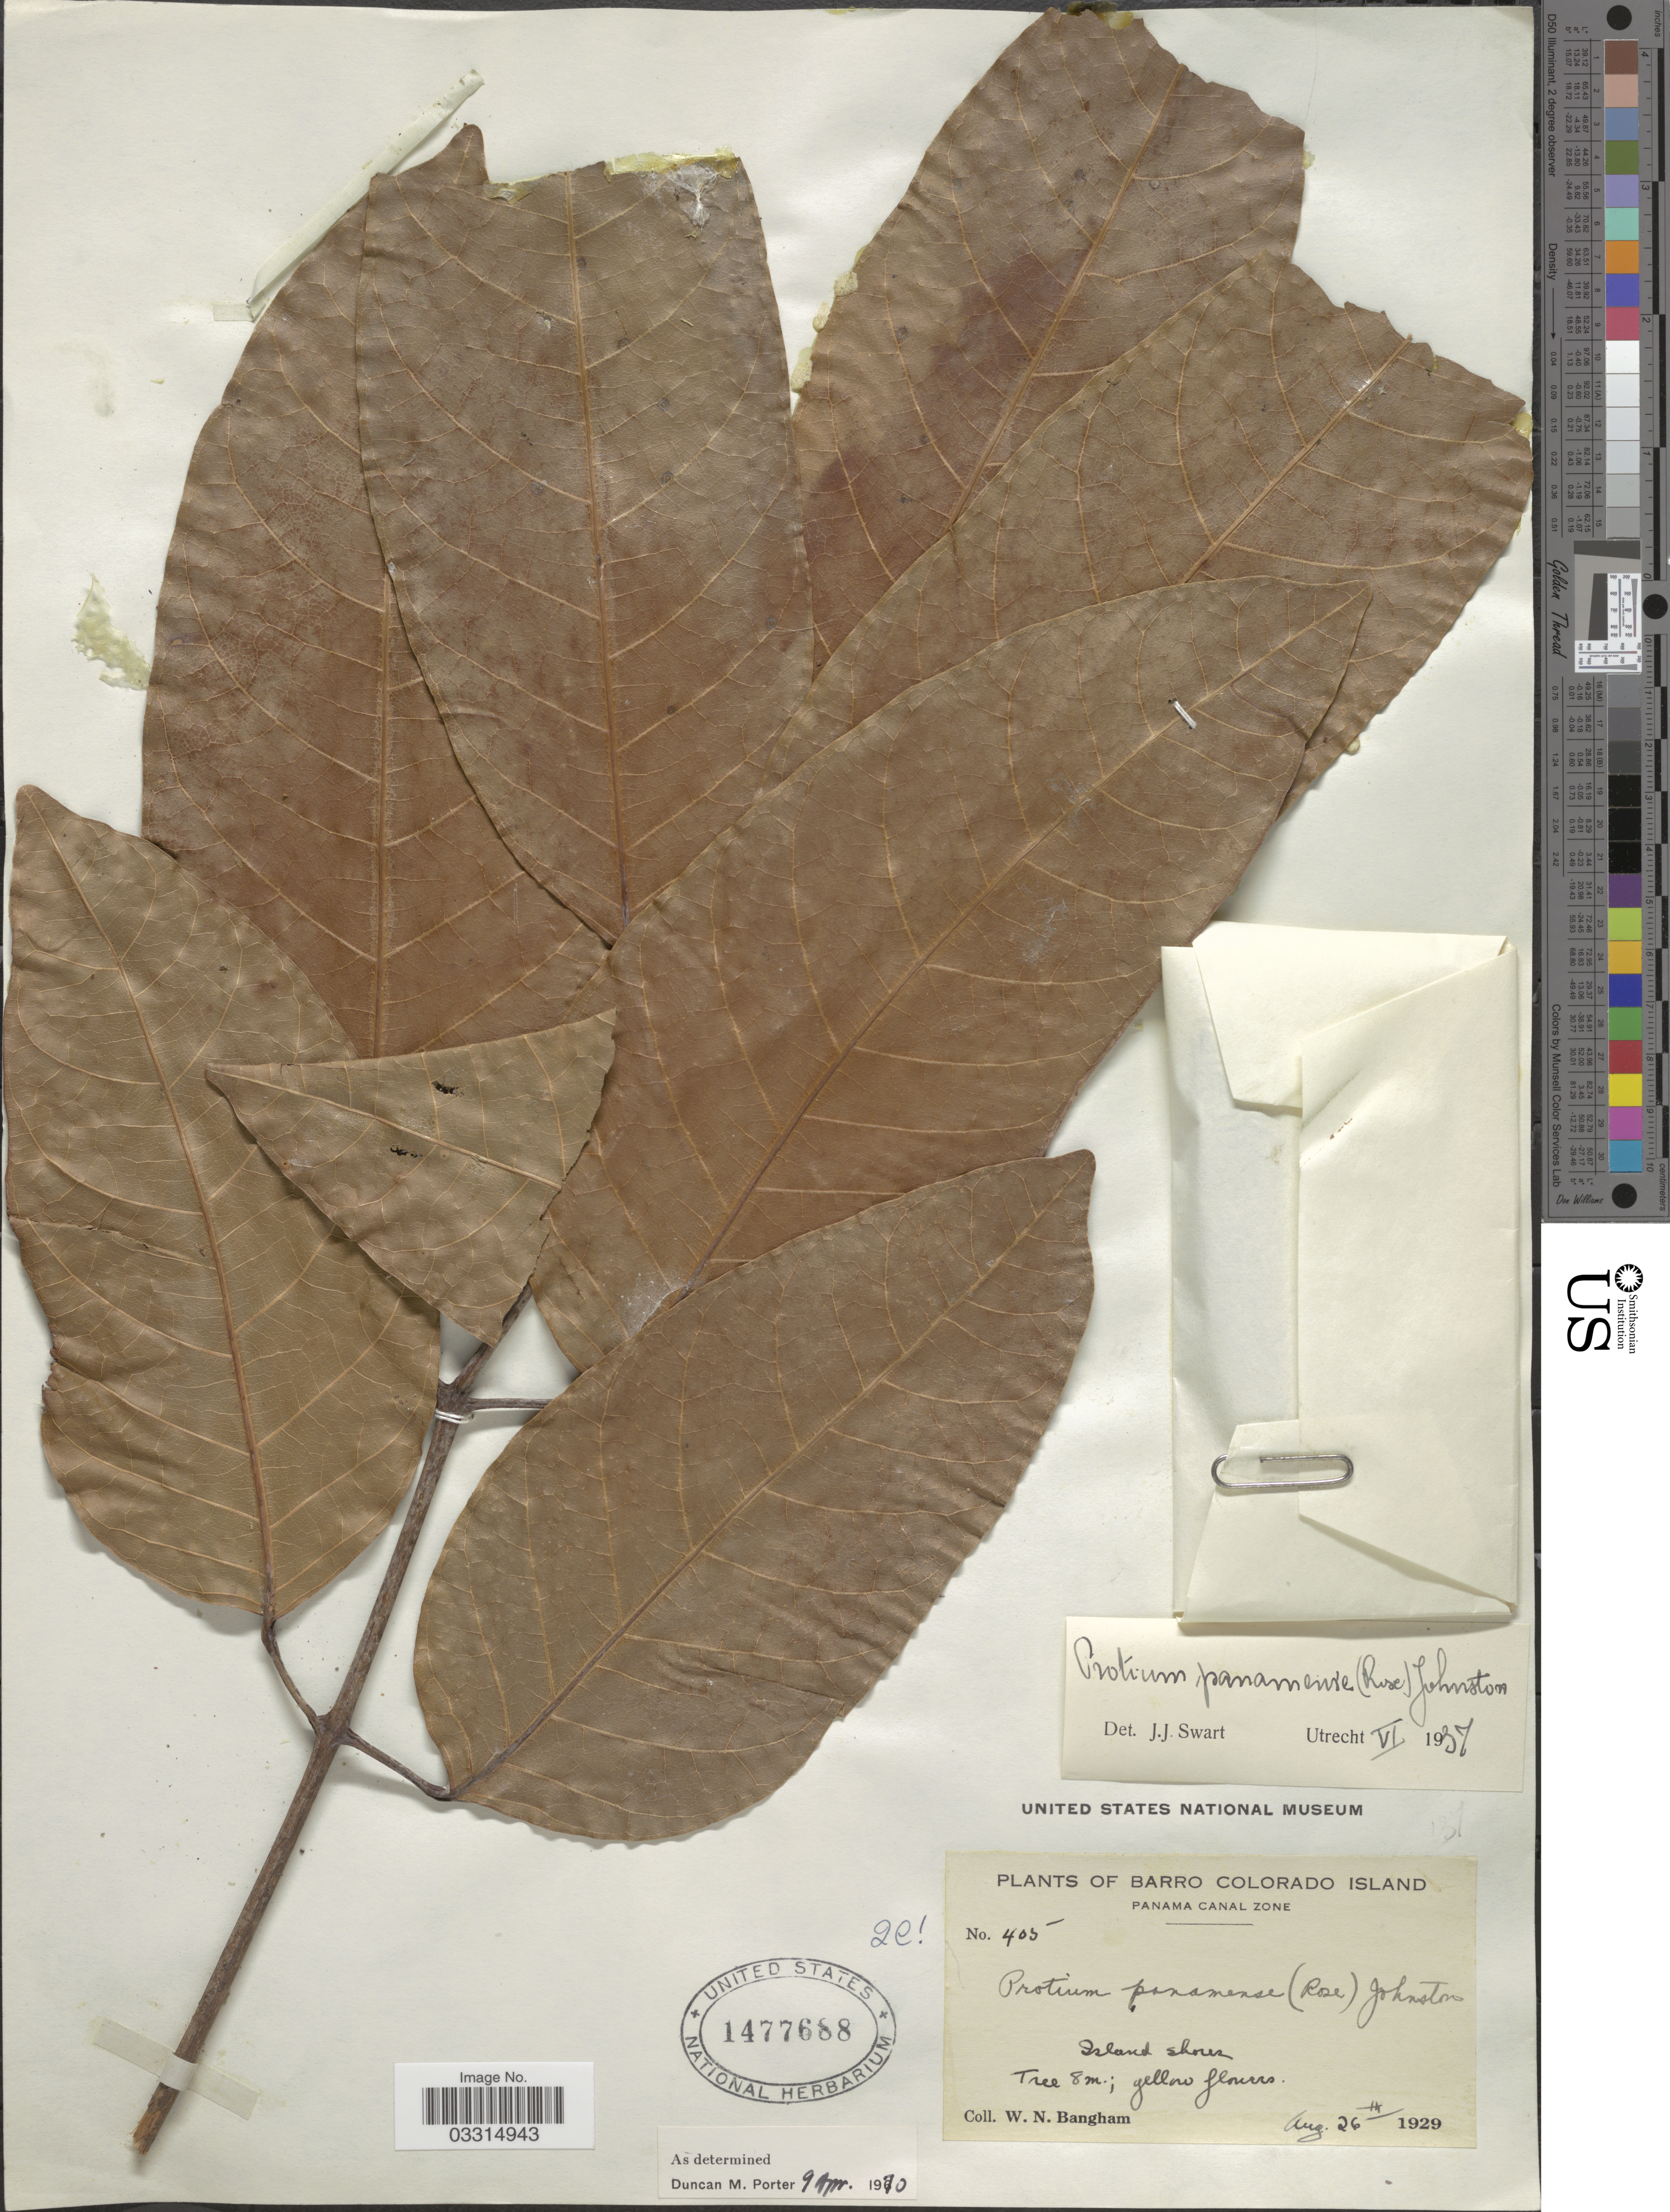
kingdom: Plantae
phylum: Tracheophyta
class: Magnoliopsida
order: Sapindales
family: Burseraceae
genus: Protium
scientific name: Protium panamense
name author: (Rose) I.M. Johnst.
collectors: W. Bangham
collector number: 405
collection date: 1929-08-26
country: Panama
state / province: Panamá Oeste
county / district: Canal Zone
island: Barro Colorado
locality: Barro Colorado Island. Canal Zone. Island shores.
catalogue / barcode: US 1477688